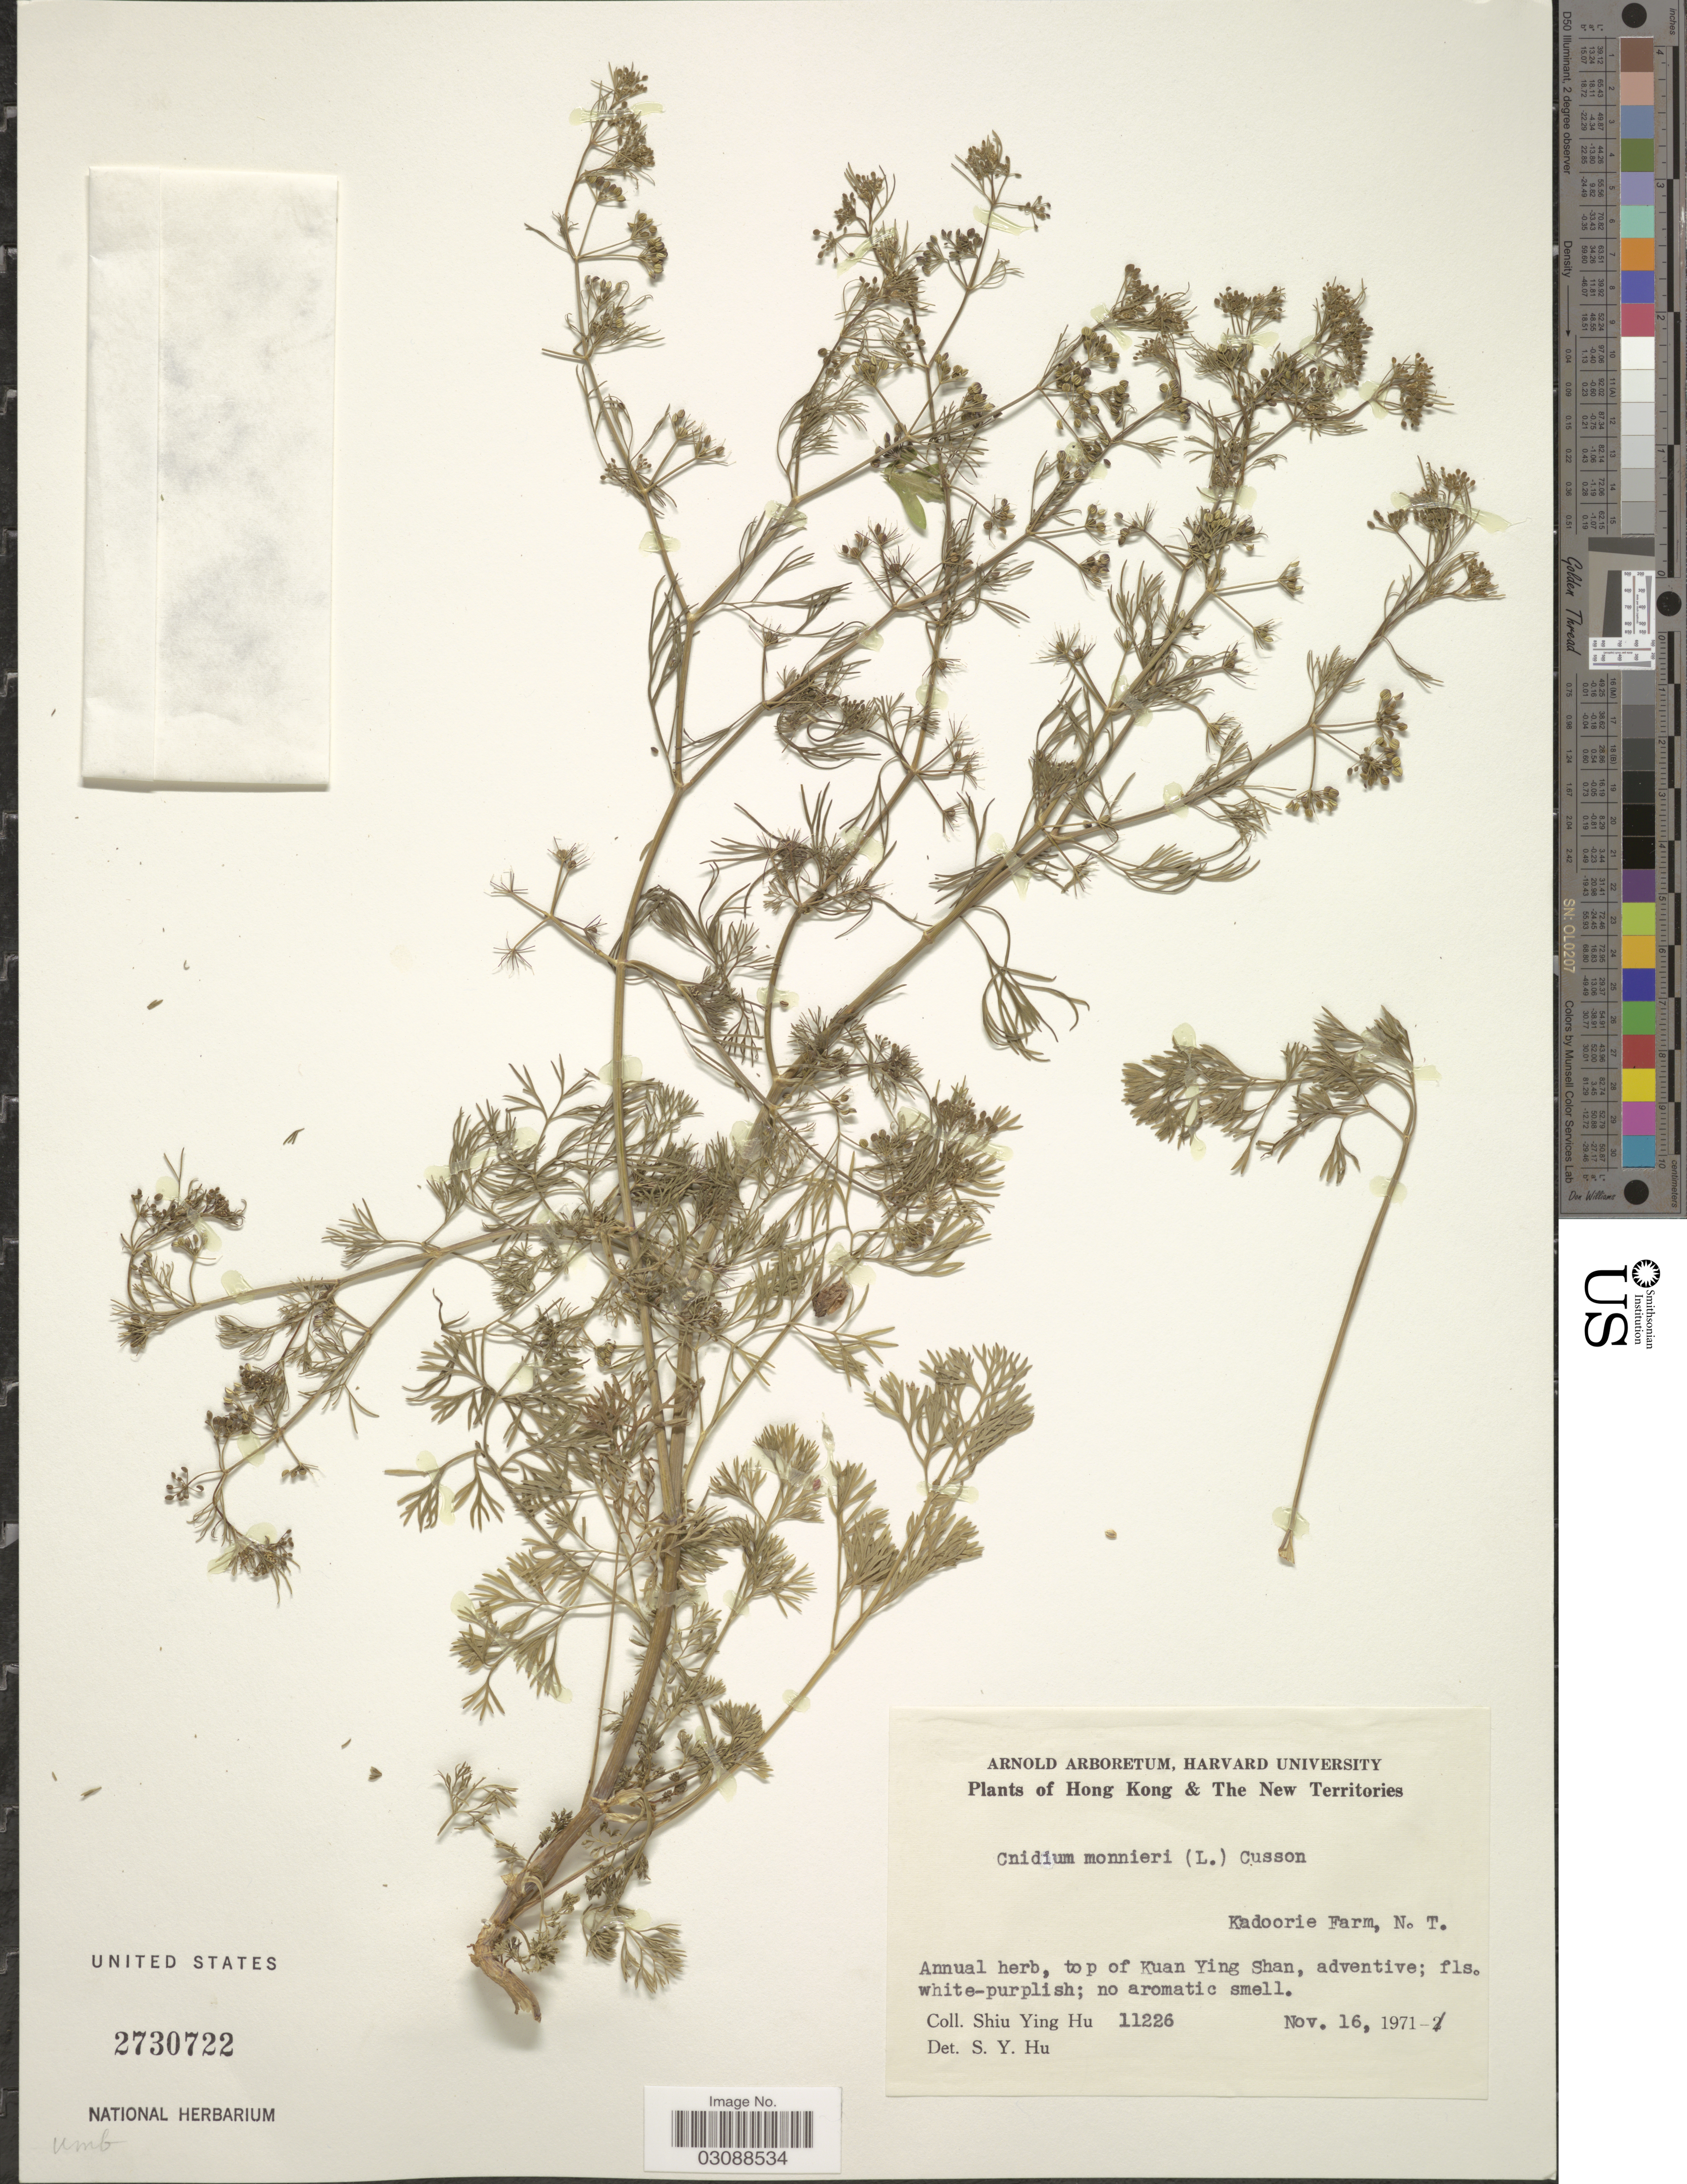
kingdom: Plantae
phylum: Tracheophyta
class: Magnoliopsida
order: Apiales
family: Apiaceae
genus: Cnidium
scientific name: Cnidium monnieri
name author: (L.) Cusson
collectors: S. Y. Hu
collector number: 11226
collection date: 1971-11-16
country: China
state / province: Hong Kong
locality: New Territories. Kadoorie Farm, N. T. Top of Kuan Ying Shan.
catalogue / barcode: US 2730722